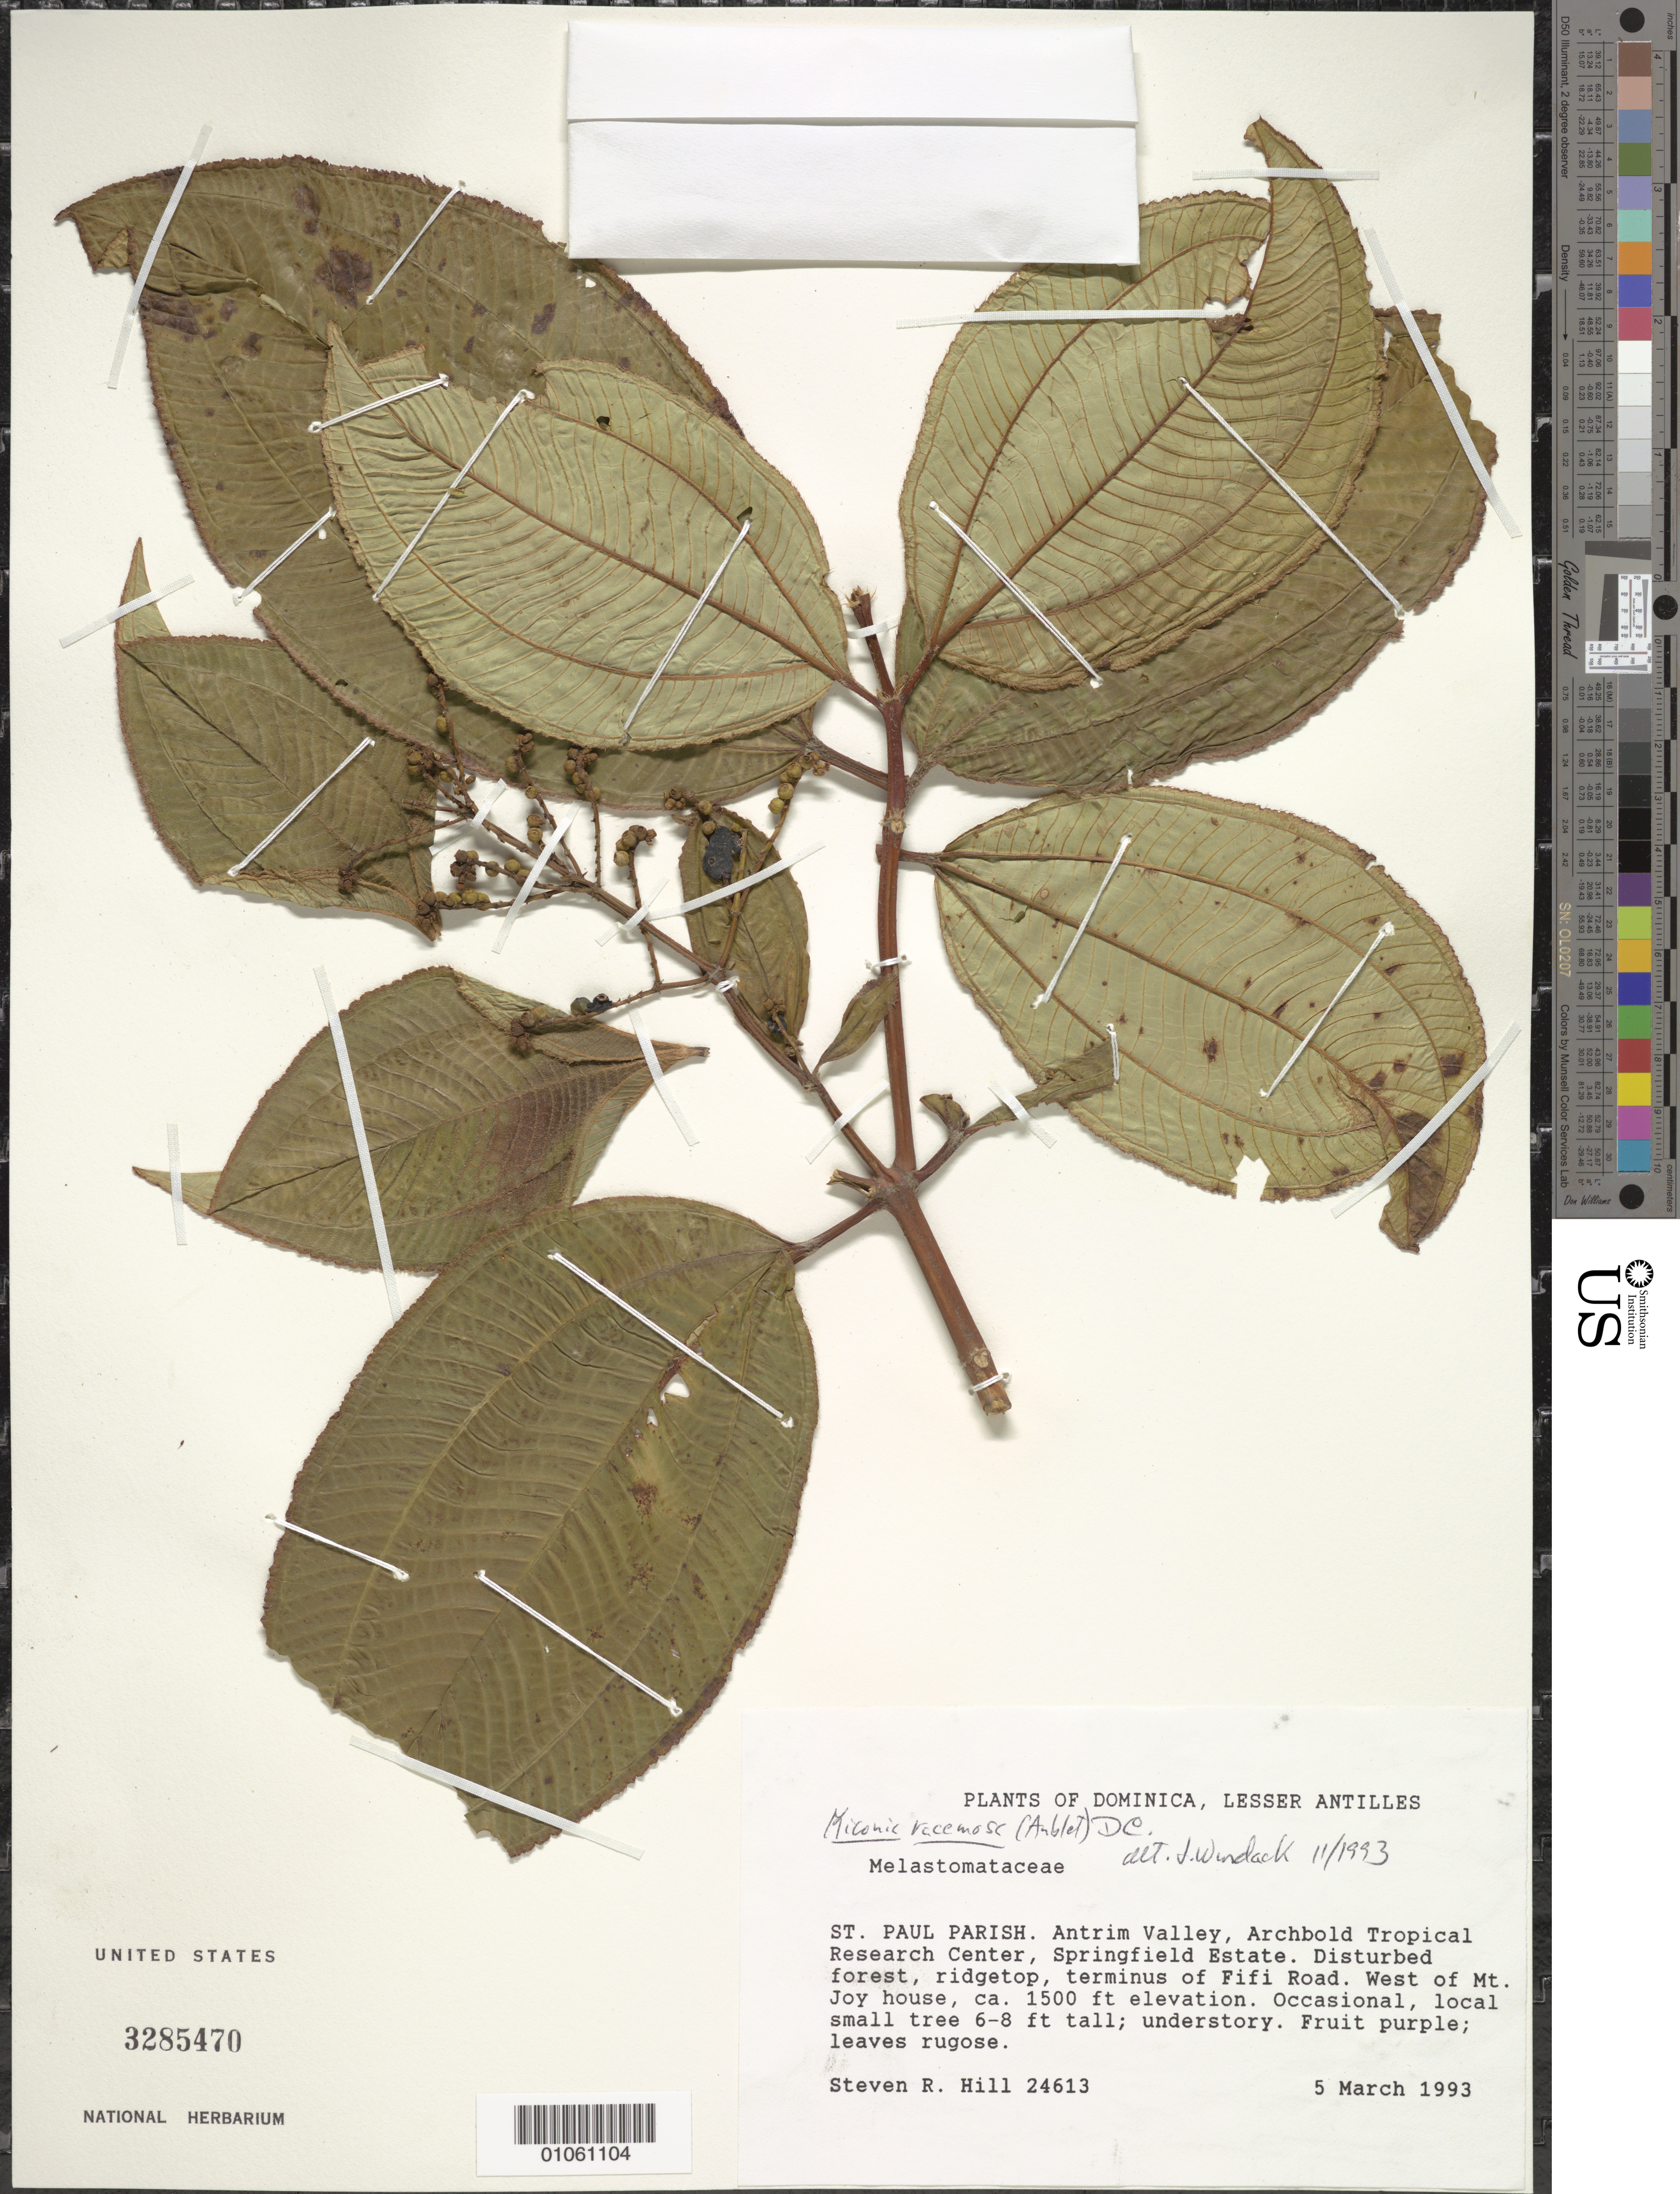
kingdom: Plantae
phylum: Tracheophyta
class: Magnoliopsida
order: Myrtales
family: Melastomataceae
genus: Miconia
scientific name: Miconia racemosa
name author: (Aubl.) DC.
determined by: Wurdack, John J., (US), US (UNITED STATES)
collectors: S. R. Hill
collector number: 24613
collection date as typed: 05 Mar 1993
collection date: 1993-03-05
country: Dominica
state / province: St. Paul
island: Dominica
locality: Antrim Valley, Archbold Tropical Research Center, Springfield Estate, terminus of Fifi Road, W of Mt. Joy house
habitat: Disturbed forest, ridge top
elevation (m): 457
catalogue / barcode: US 3285470